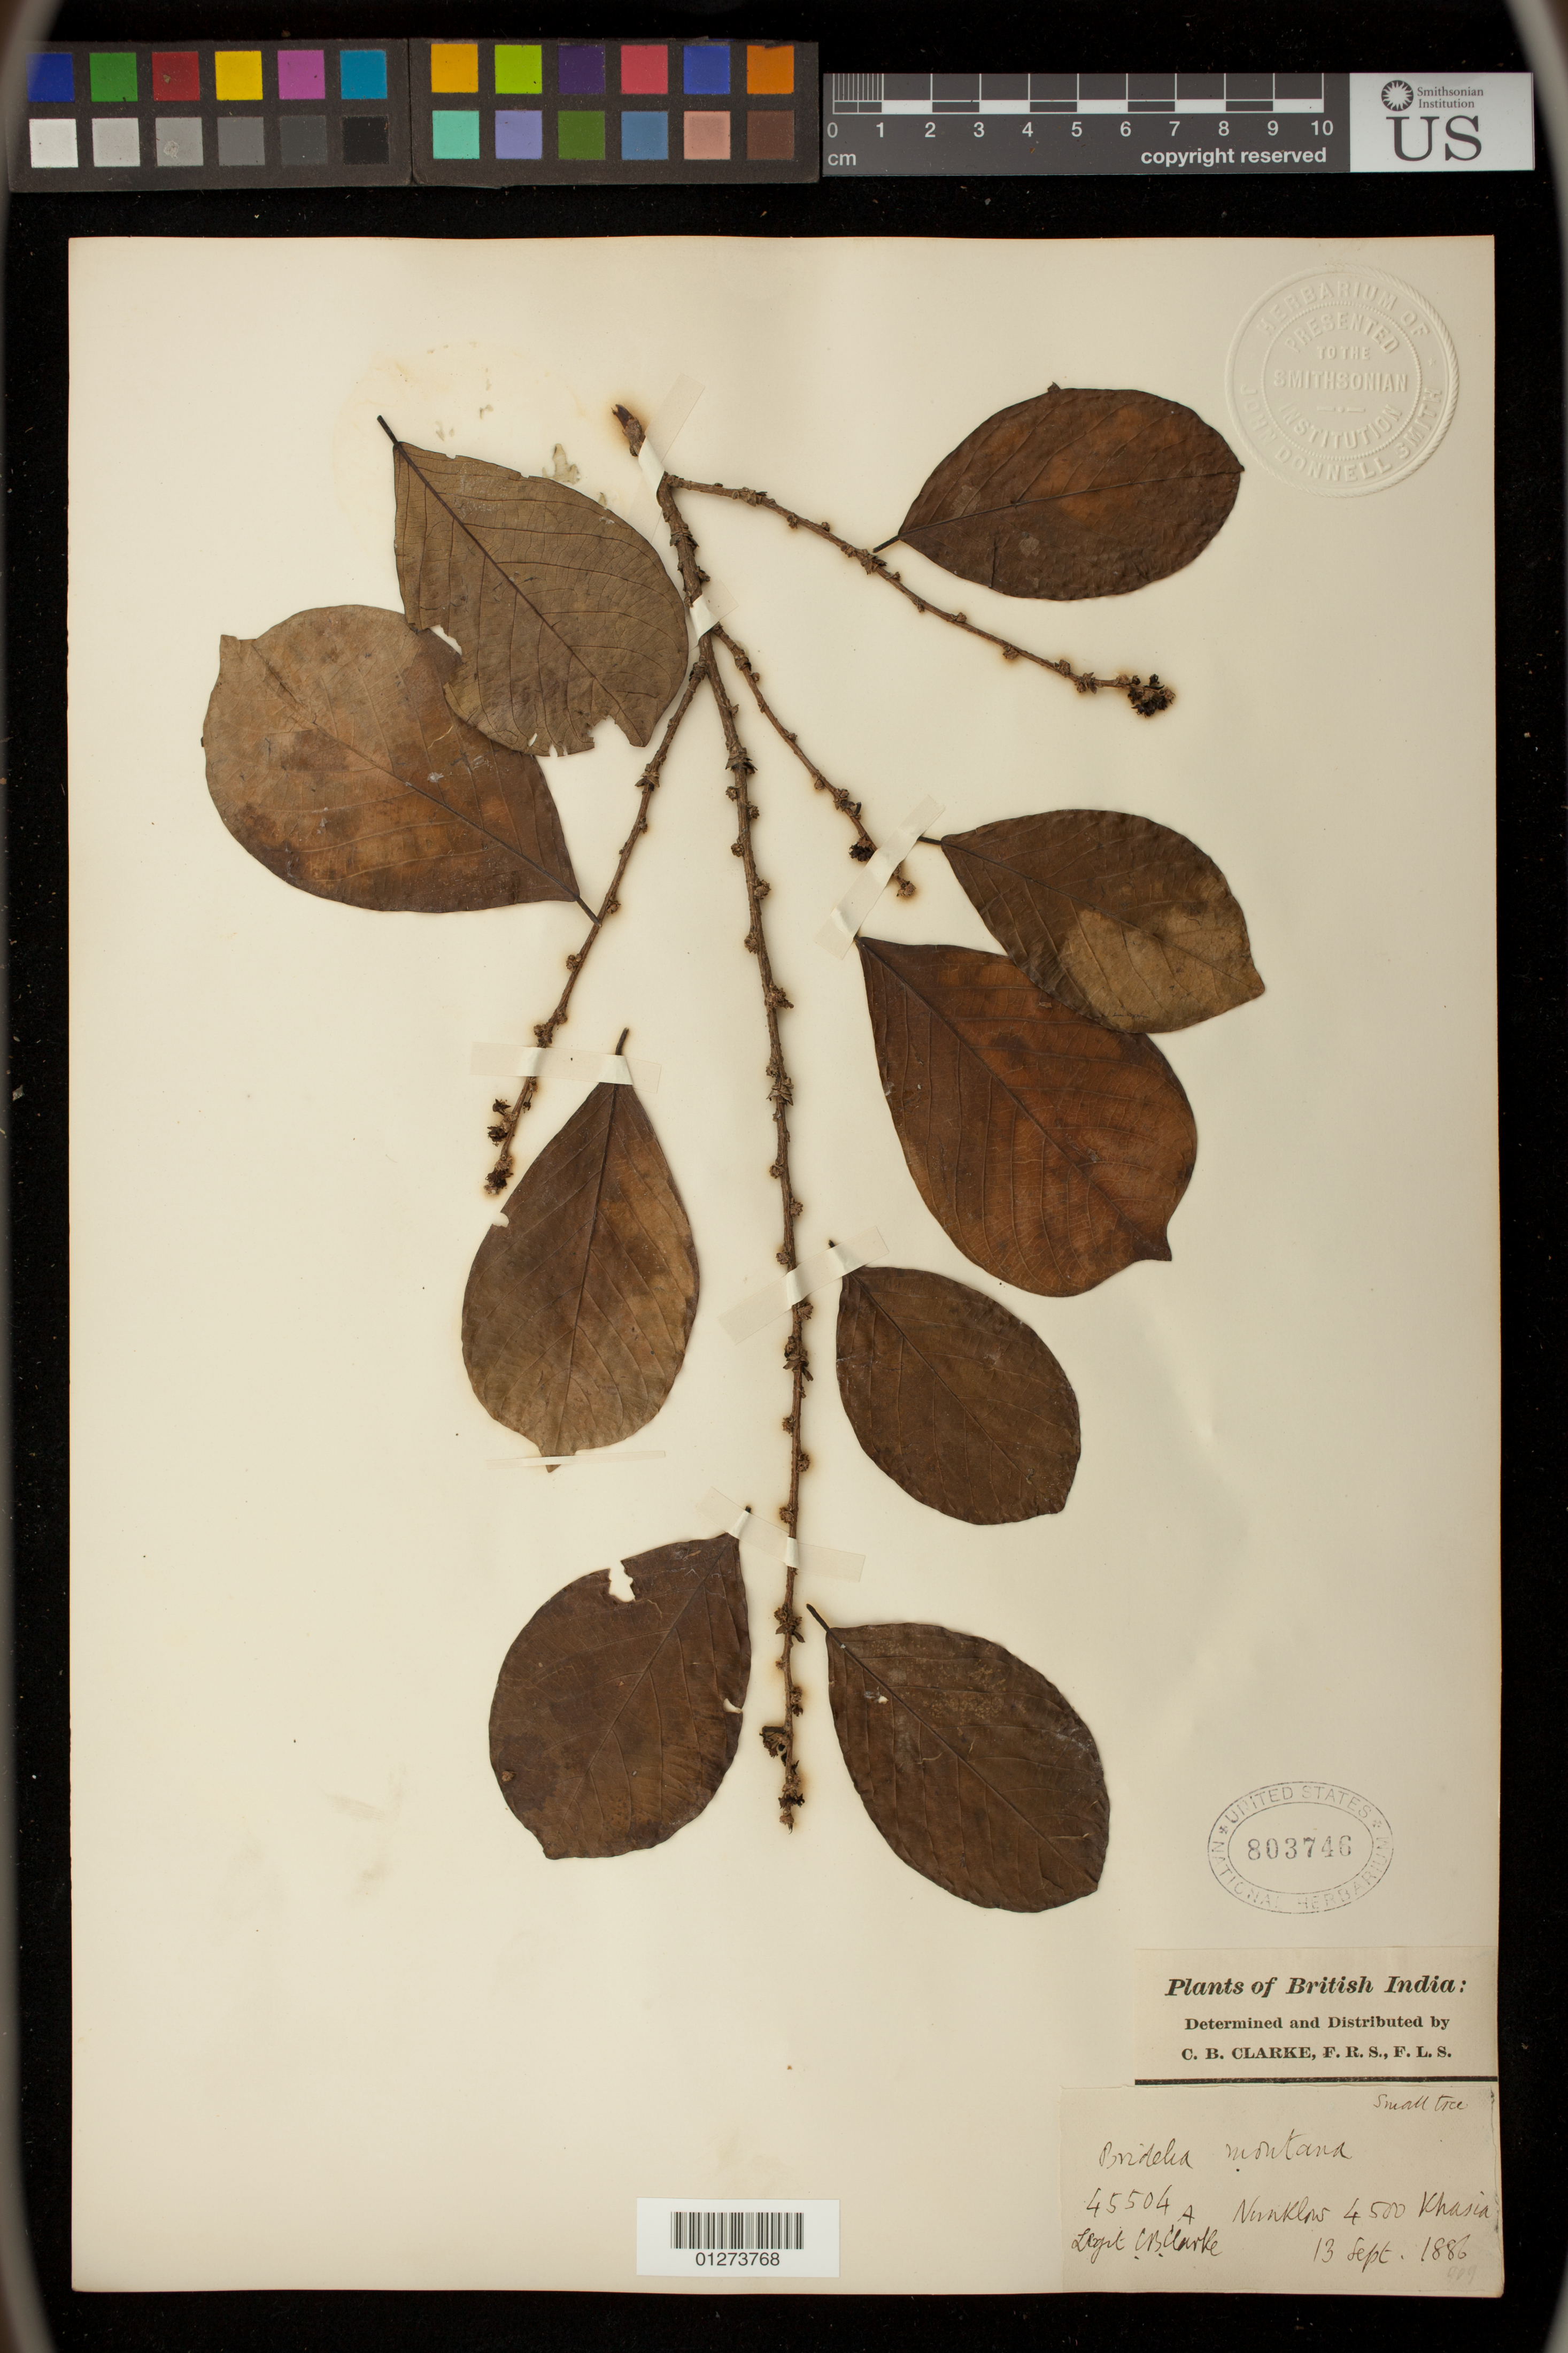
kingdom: Plantae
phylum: Tracheophyta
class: Magnoliopsida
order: Malpighiales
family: Phyllanthaceae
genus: Bridelia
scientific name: Bridelia retusa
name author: (L.) A. Juss.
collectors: C. B. Clarke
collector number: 45504A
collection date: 1886-09-13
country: India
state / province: Meghalaya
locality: Nunklow, Khasia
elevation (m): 4500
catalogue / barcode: US 803746